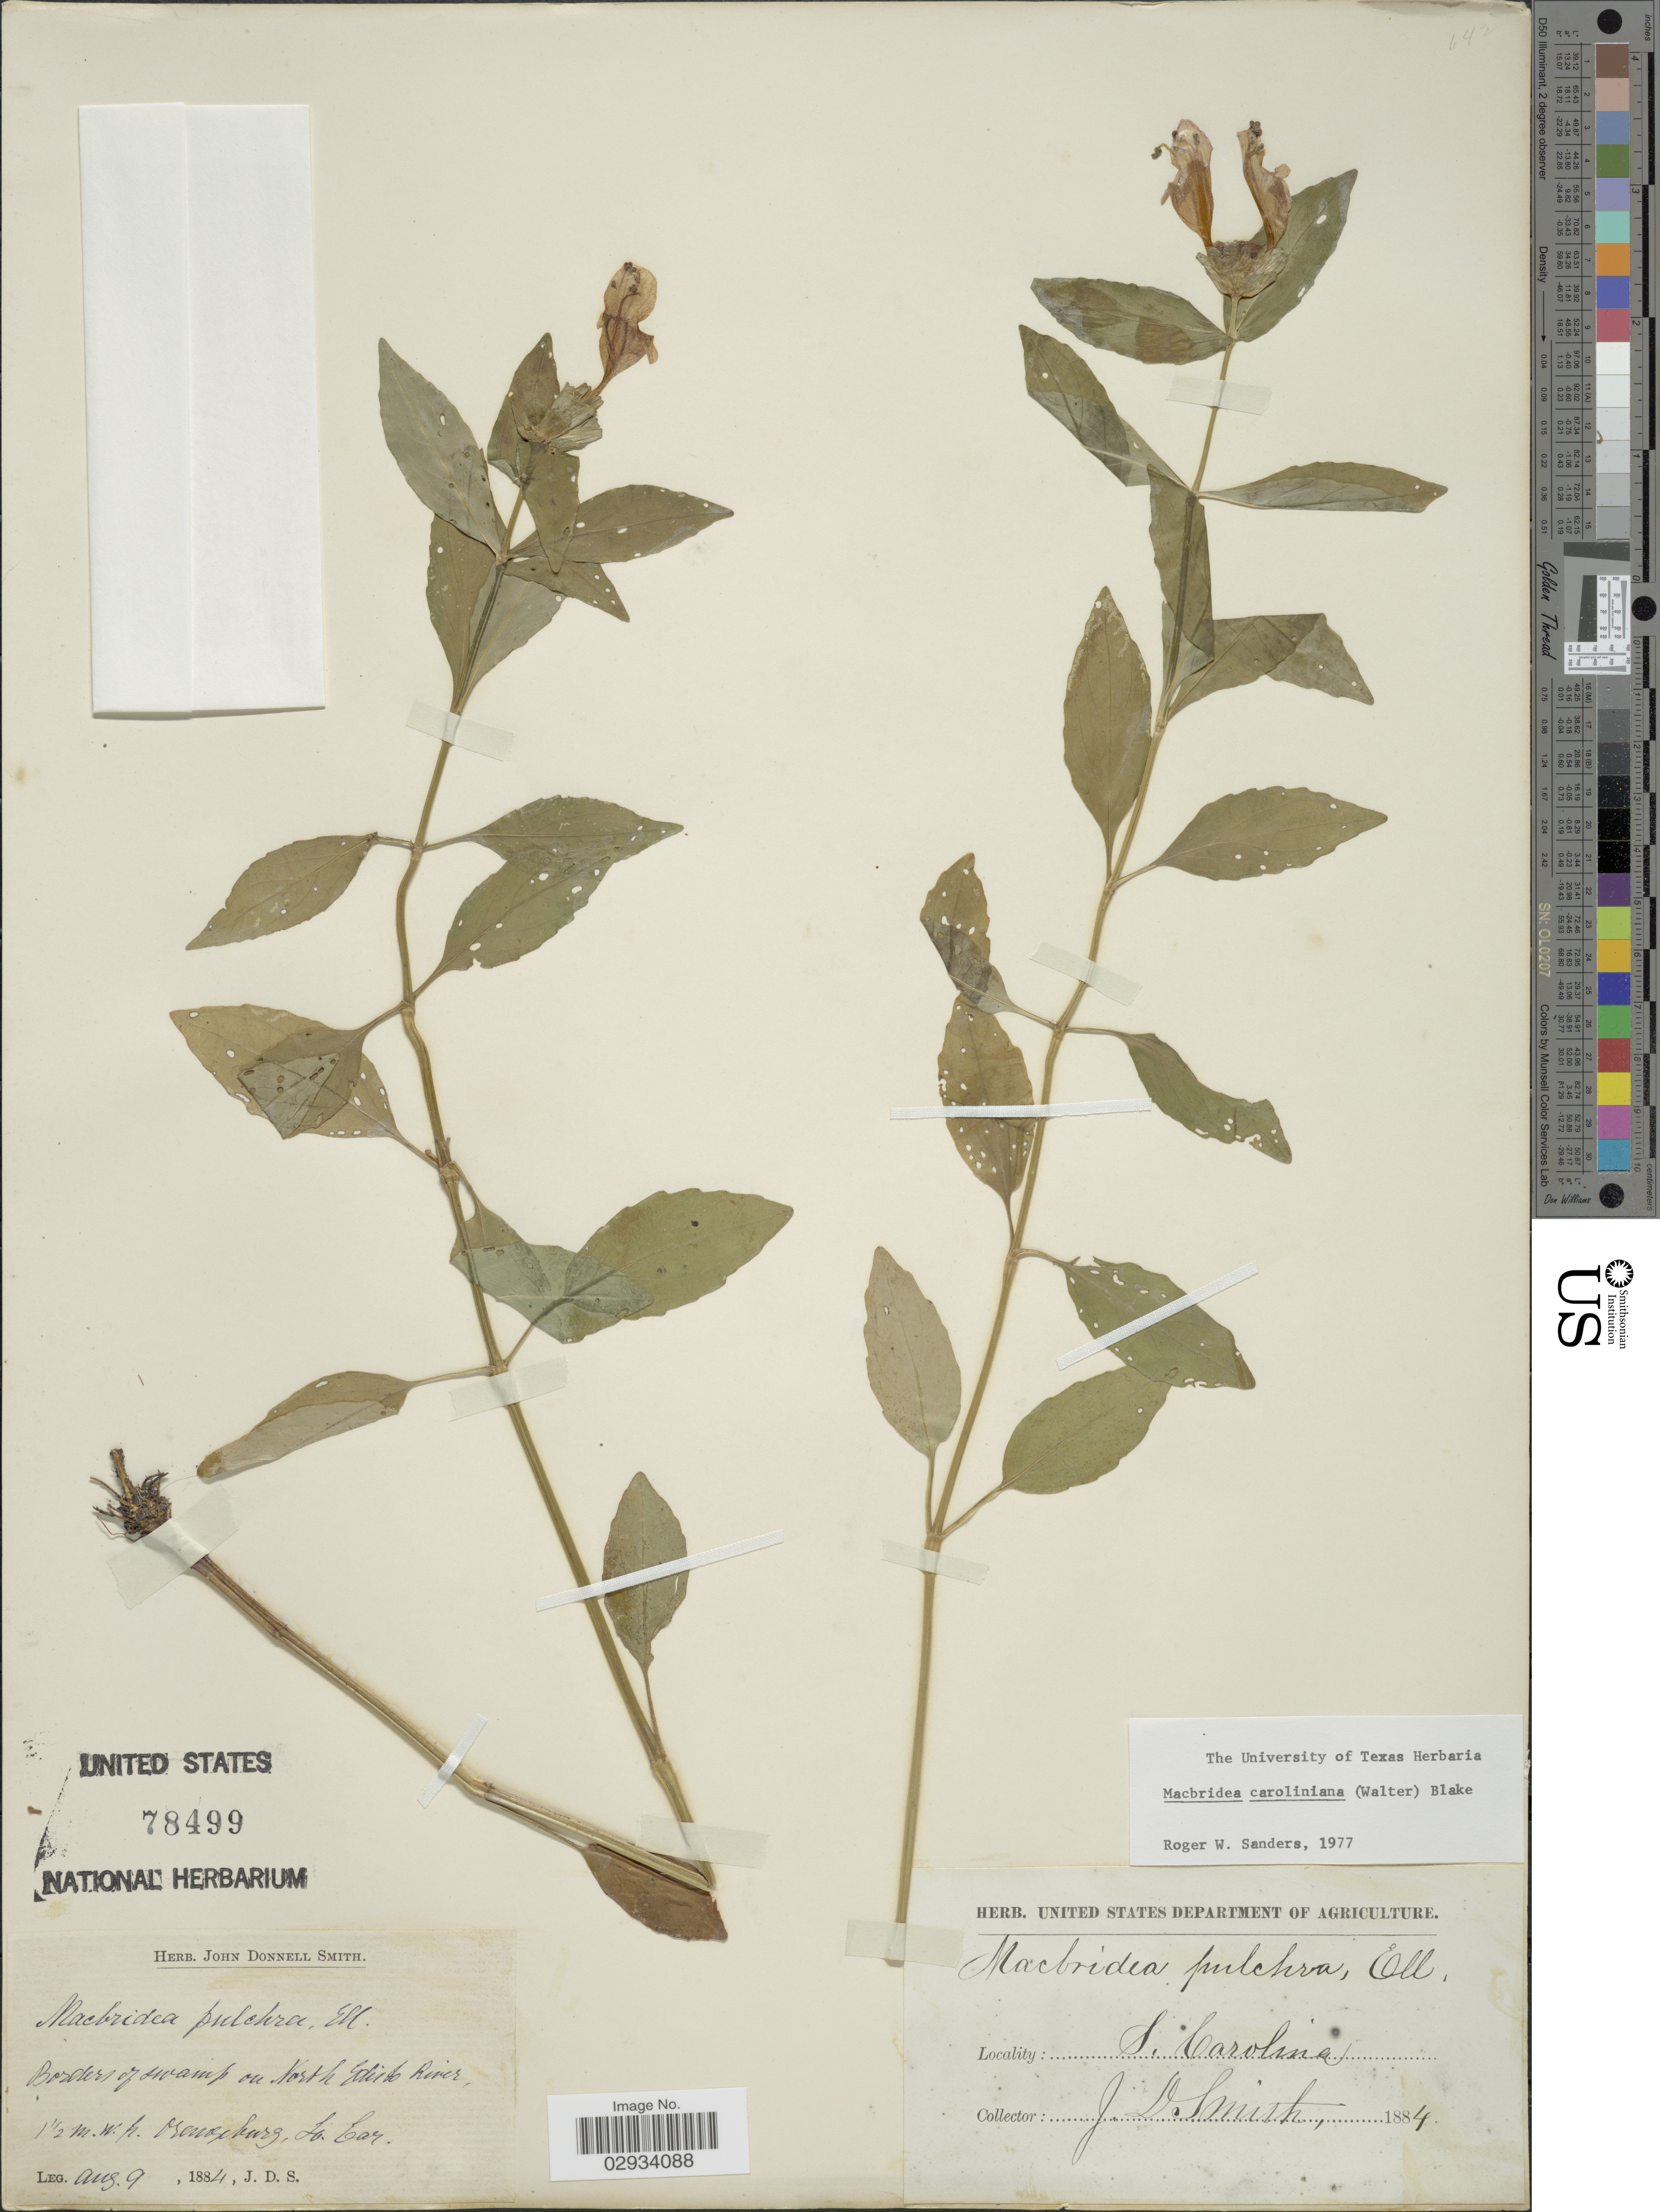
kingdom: Plantae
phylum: Tracheophyta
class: Magnoliopsida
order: Lamiales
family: Lamiaceae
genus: Macbridea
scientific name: Macbridea caroliniana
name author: (Walter) S.F. Blake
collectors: J. Donnell Smith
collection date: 1884-08-09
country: United States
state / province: South Carolina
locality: Borders of swamp on North Edisto River, 1½ m. W. fr. Orangeburg, So. Car.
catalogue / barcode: US 78499